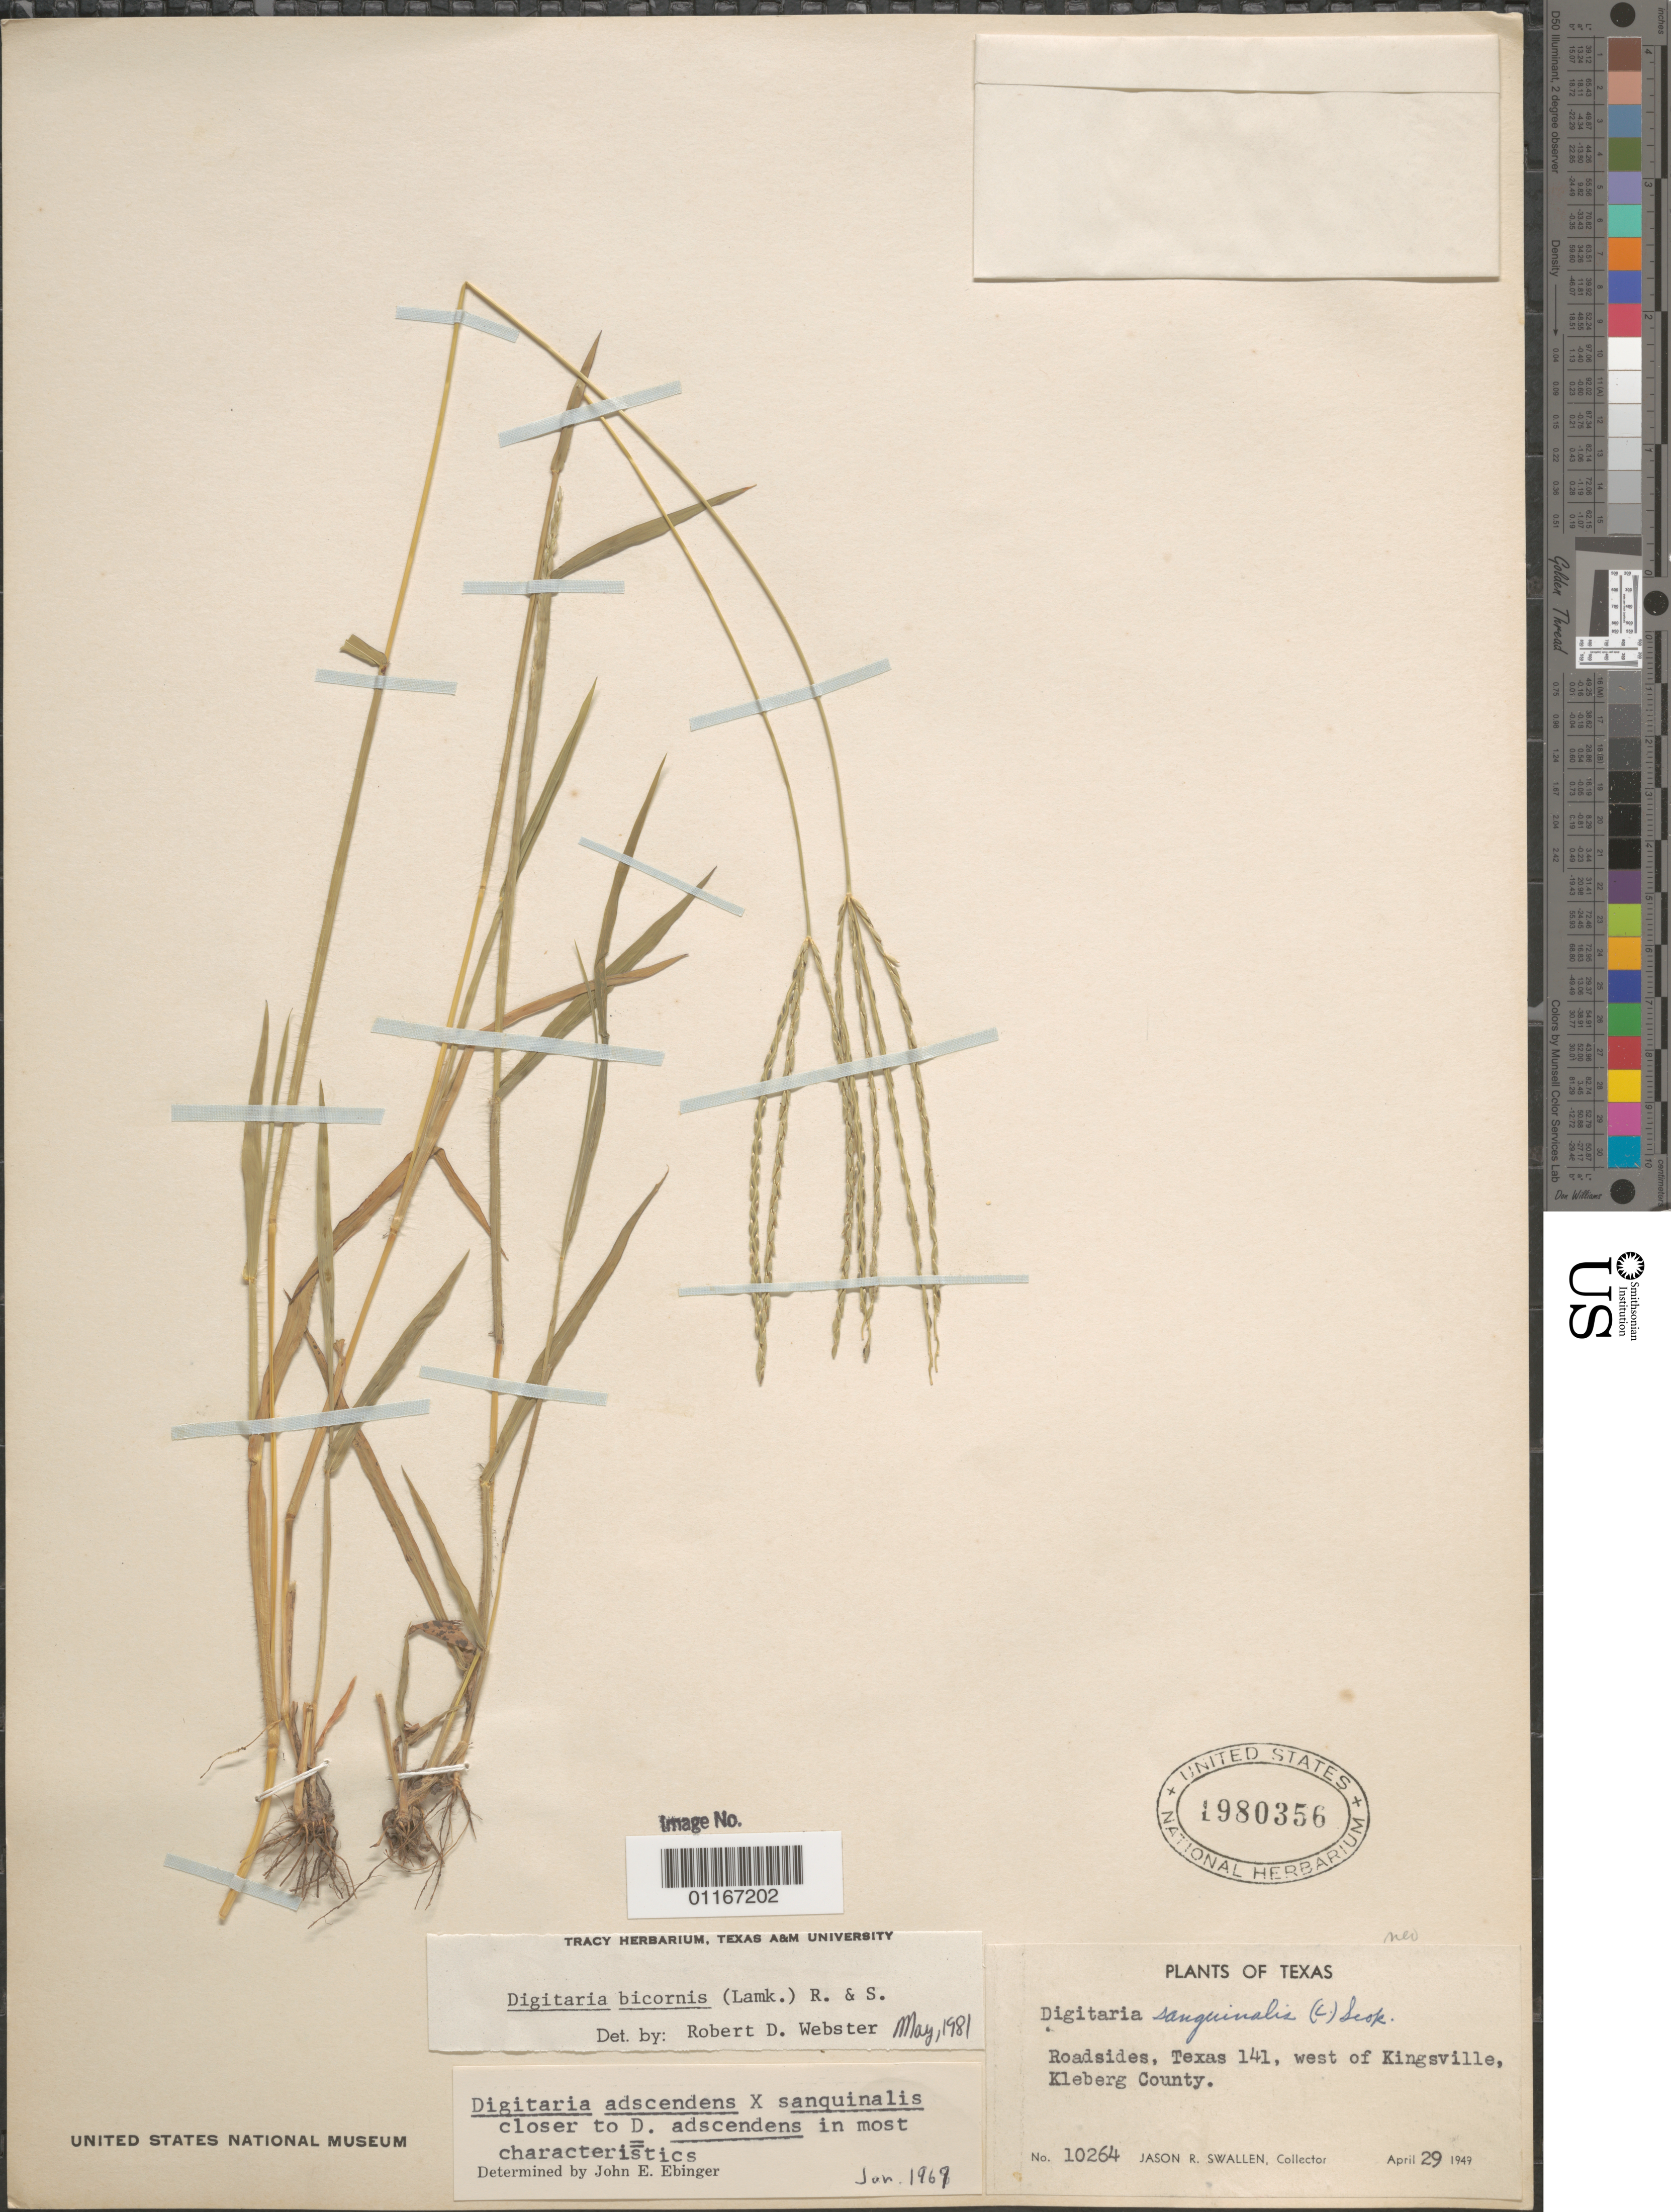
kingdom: Plantae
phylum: Tracheophyta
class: Liliopsida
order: Poales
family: Poaceae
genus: Digitaria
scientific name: Digitaria bicornis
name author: (Lam.) Roem. & Schult.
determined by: Webster, Robert D.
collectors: J. R. Swallen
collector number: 10264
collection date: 1949-04-29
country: United States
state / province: Texas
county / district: Kleberg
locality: Roadsides, Texas 141, west of Kingsville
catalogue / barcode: US 1980356